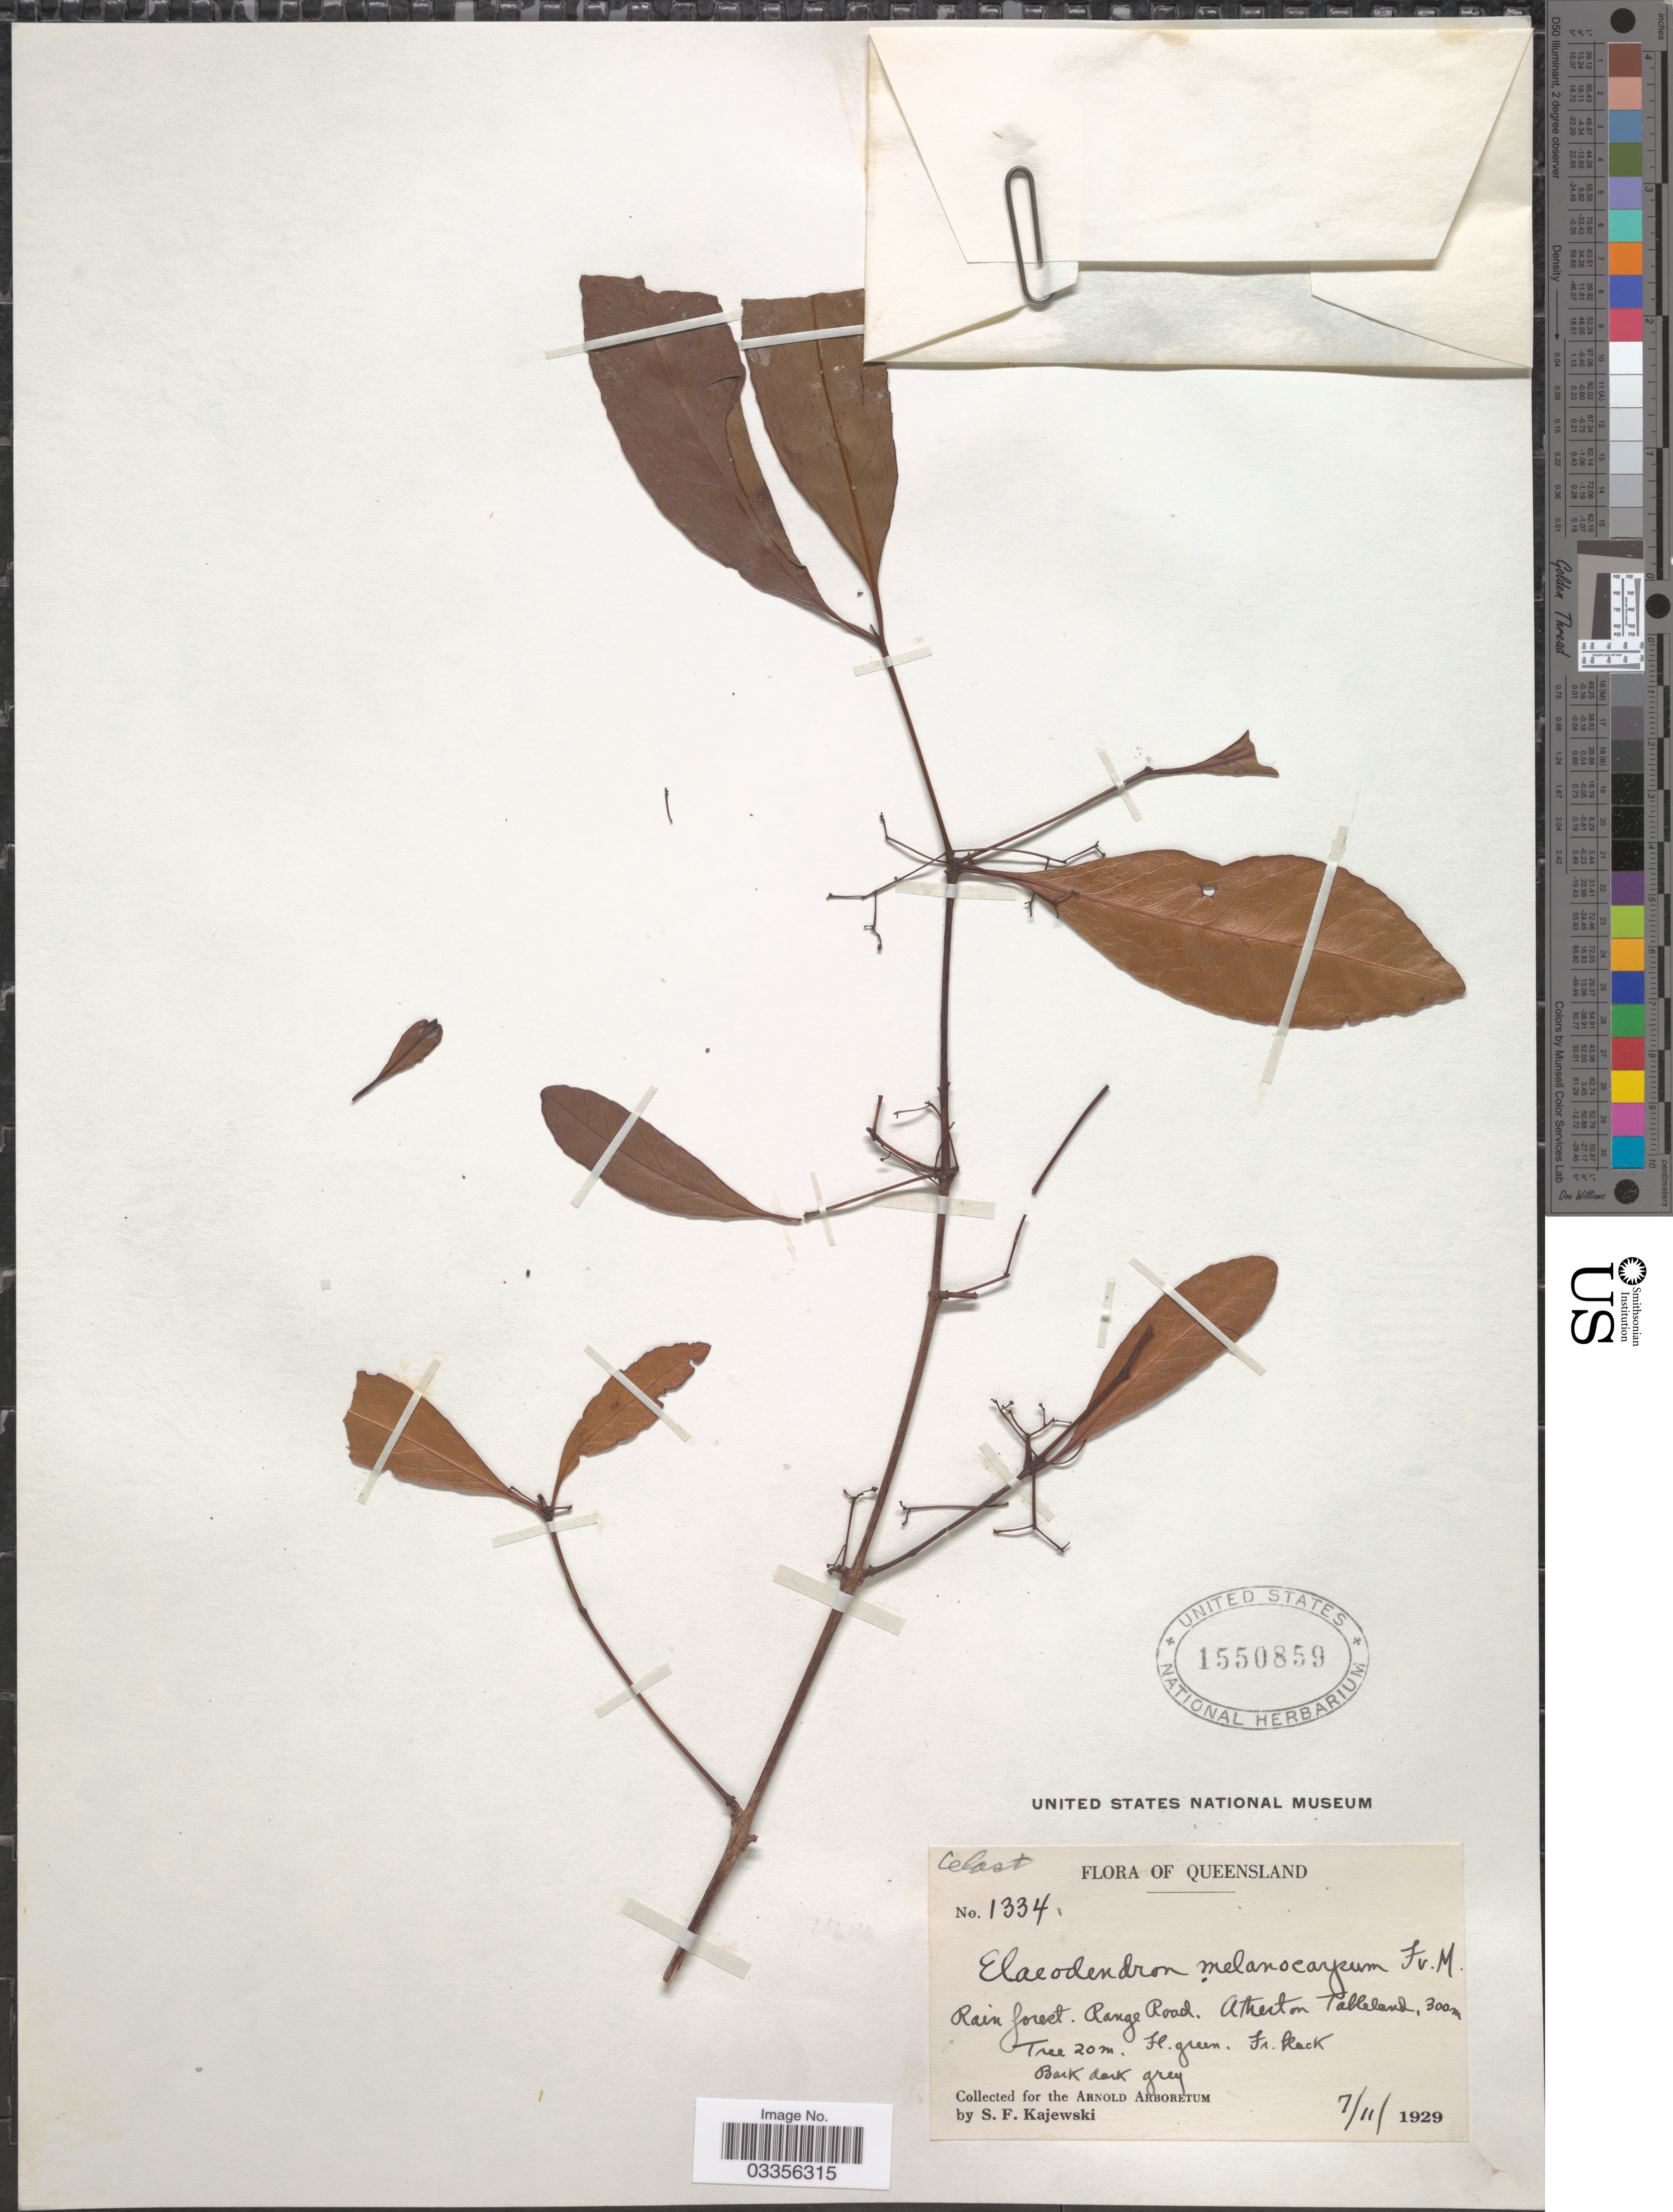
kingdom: Plantae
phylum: Tracheophyta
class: Magnoliopsida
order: Celastrales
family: Celastraceae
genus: Elaeodendron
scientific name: Elaeodendron melanocarpum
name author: F. Muell.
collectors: S. Kajewski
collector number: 1334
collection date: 1929-11-07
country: Australia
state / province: Queensland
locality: Rain forest. Range Road. Atherton Tableland.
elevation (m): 300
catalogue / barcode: US 1550859